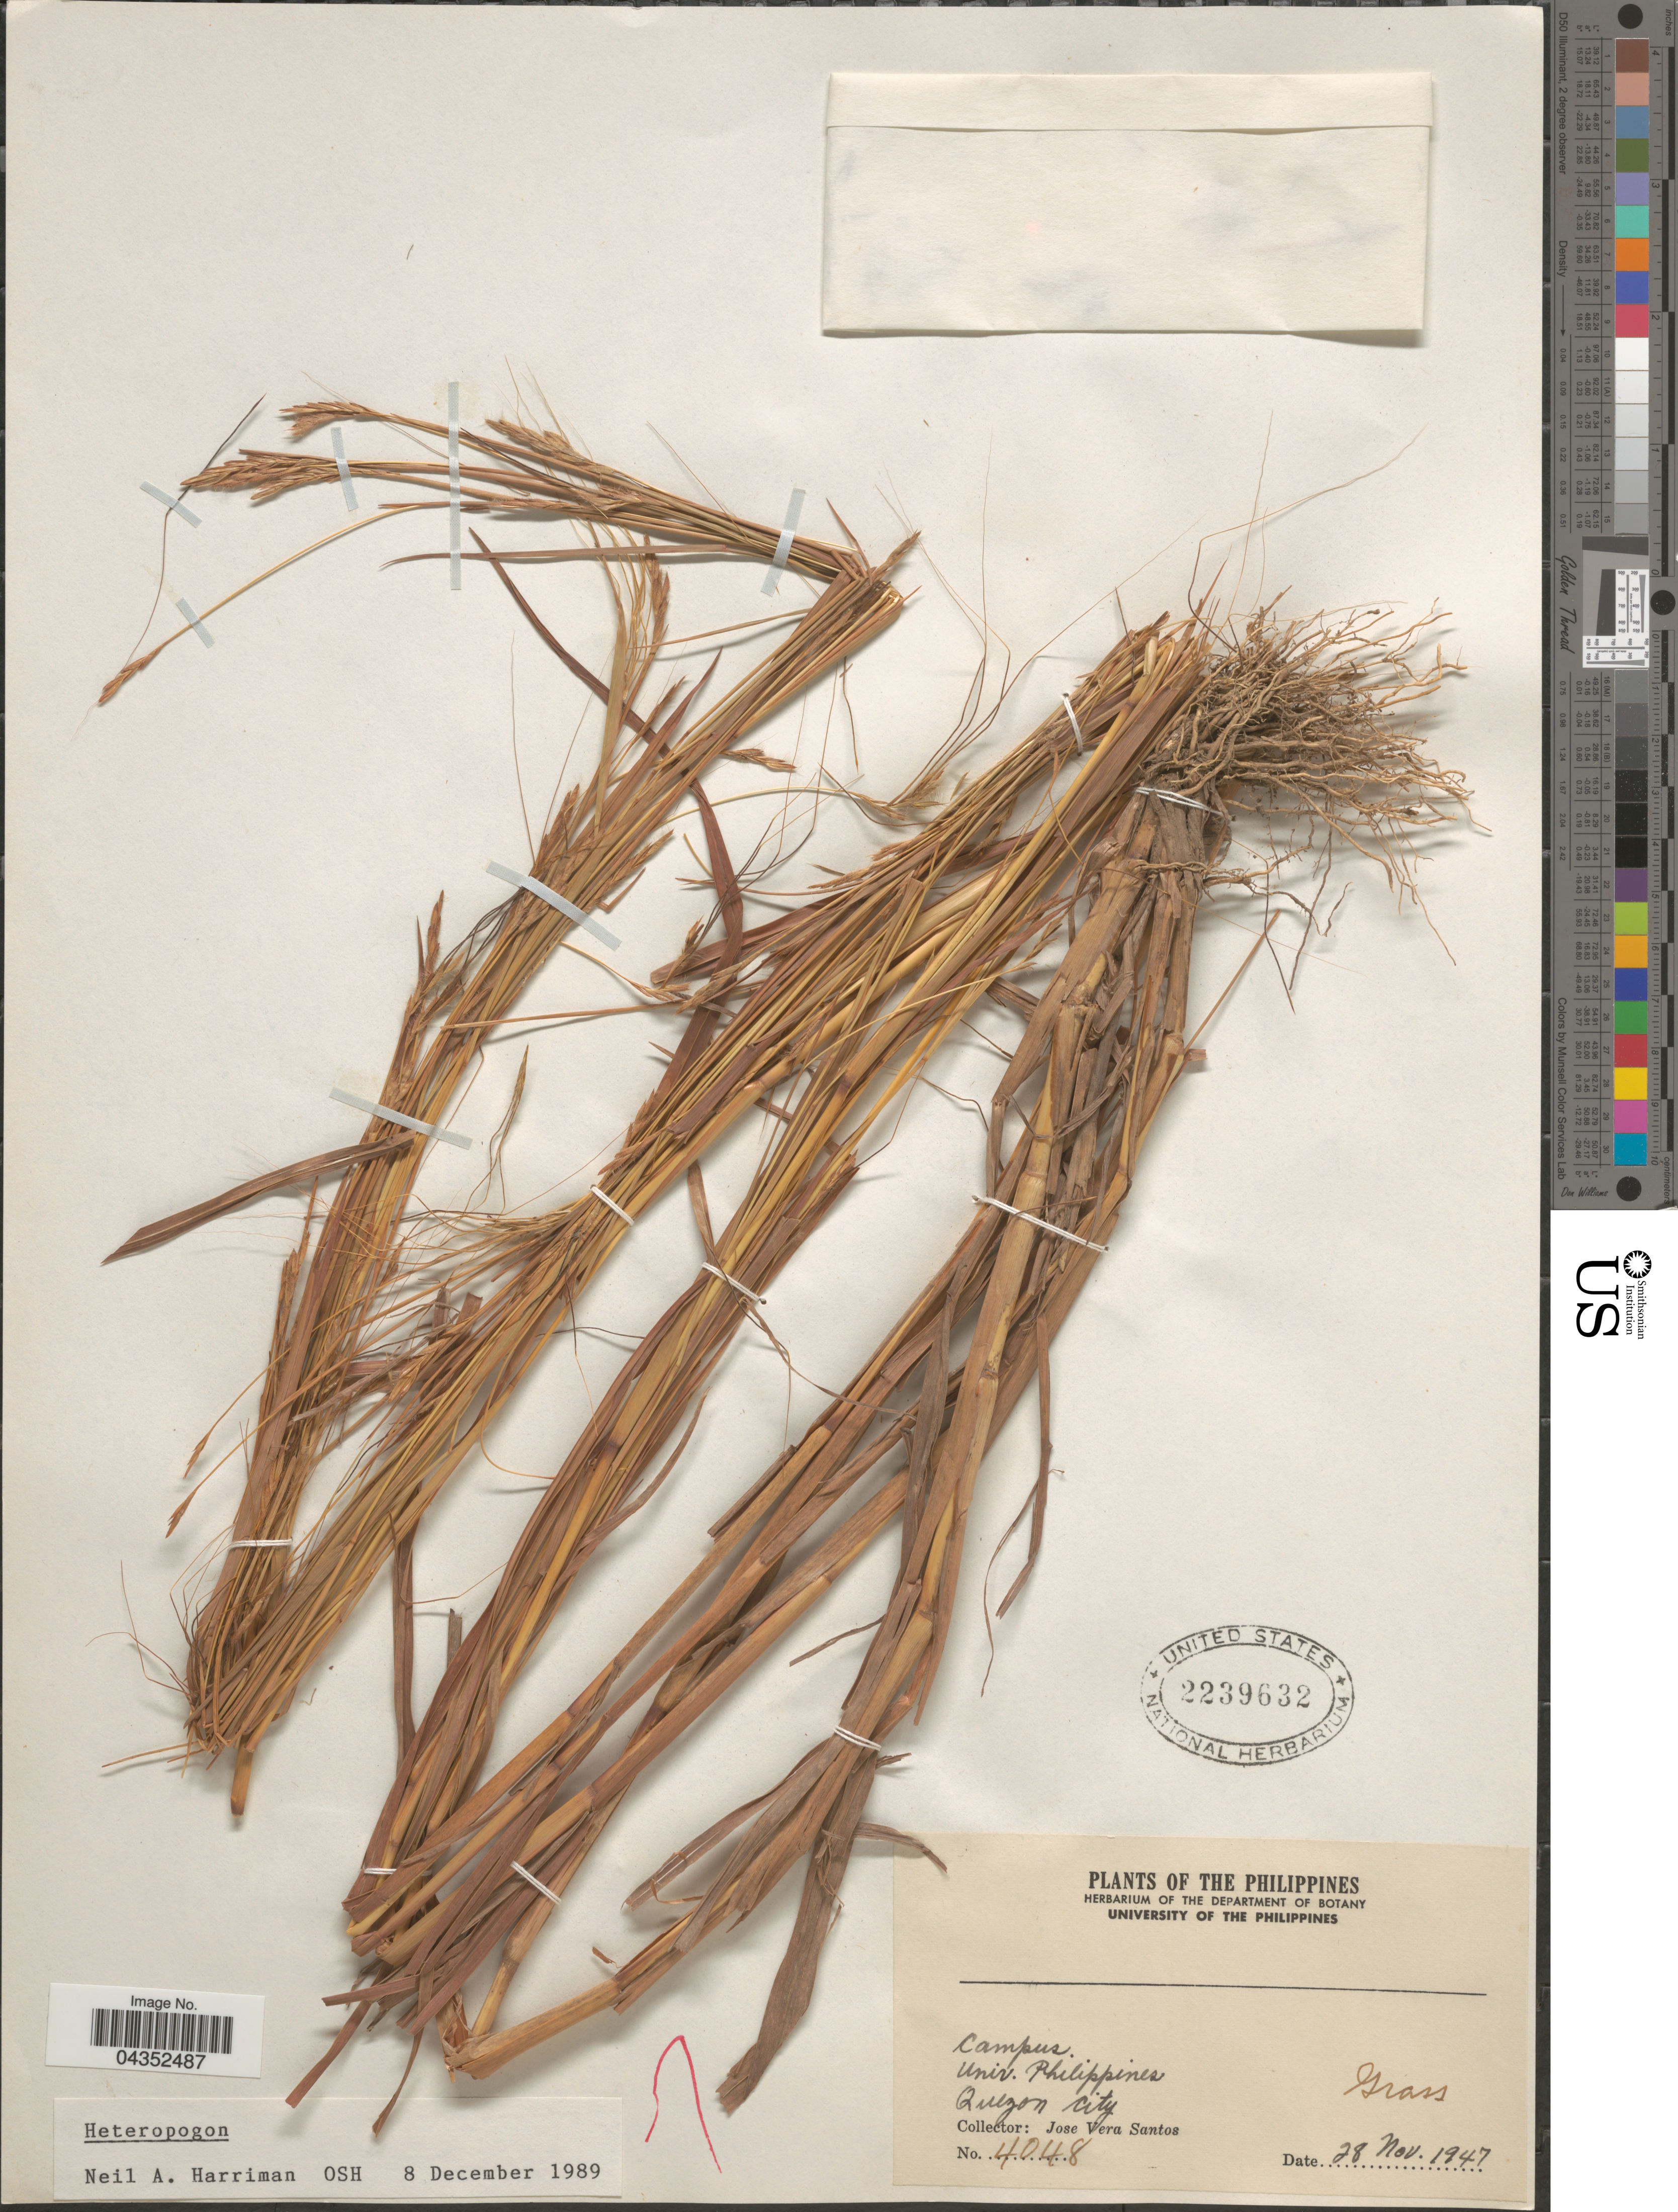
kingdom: Plantae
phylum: Tracheophyta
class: Liliopsida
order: Poales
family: Poaceae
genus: Heteropogon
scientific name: Heteropogon sp.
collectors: J. V. Santos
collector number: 4048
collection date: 1947-11-28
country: Philippines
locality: Campus. Univ. Philippines. Quezon City.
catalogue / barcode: US 2239632